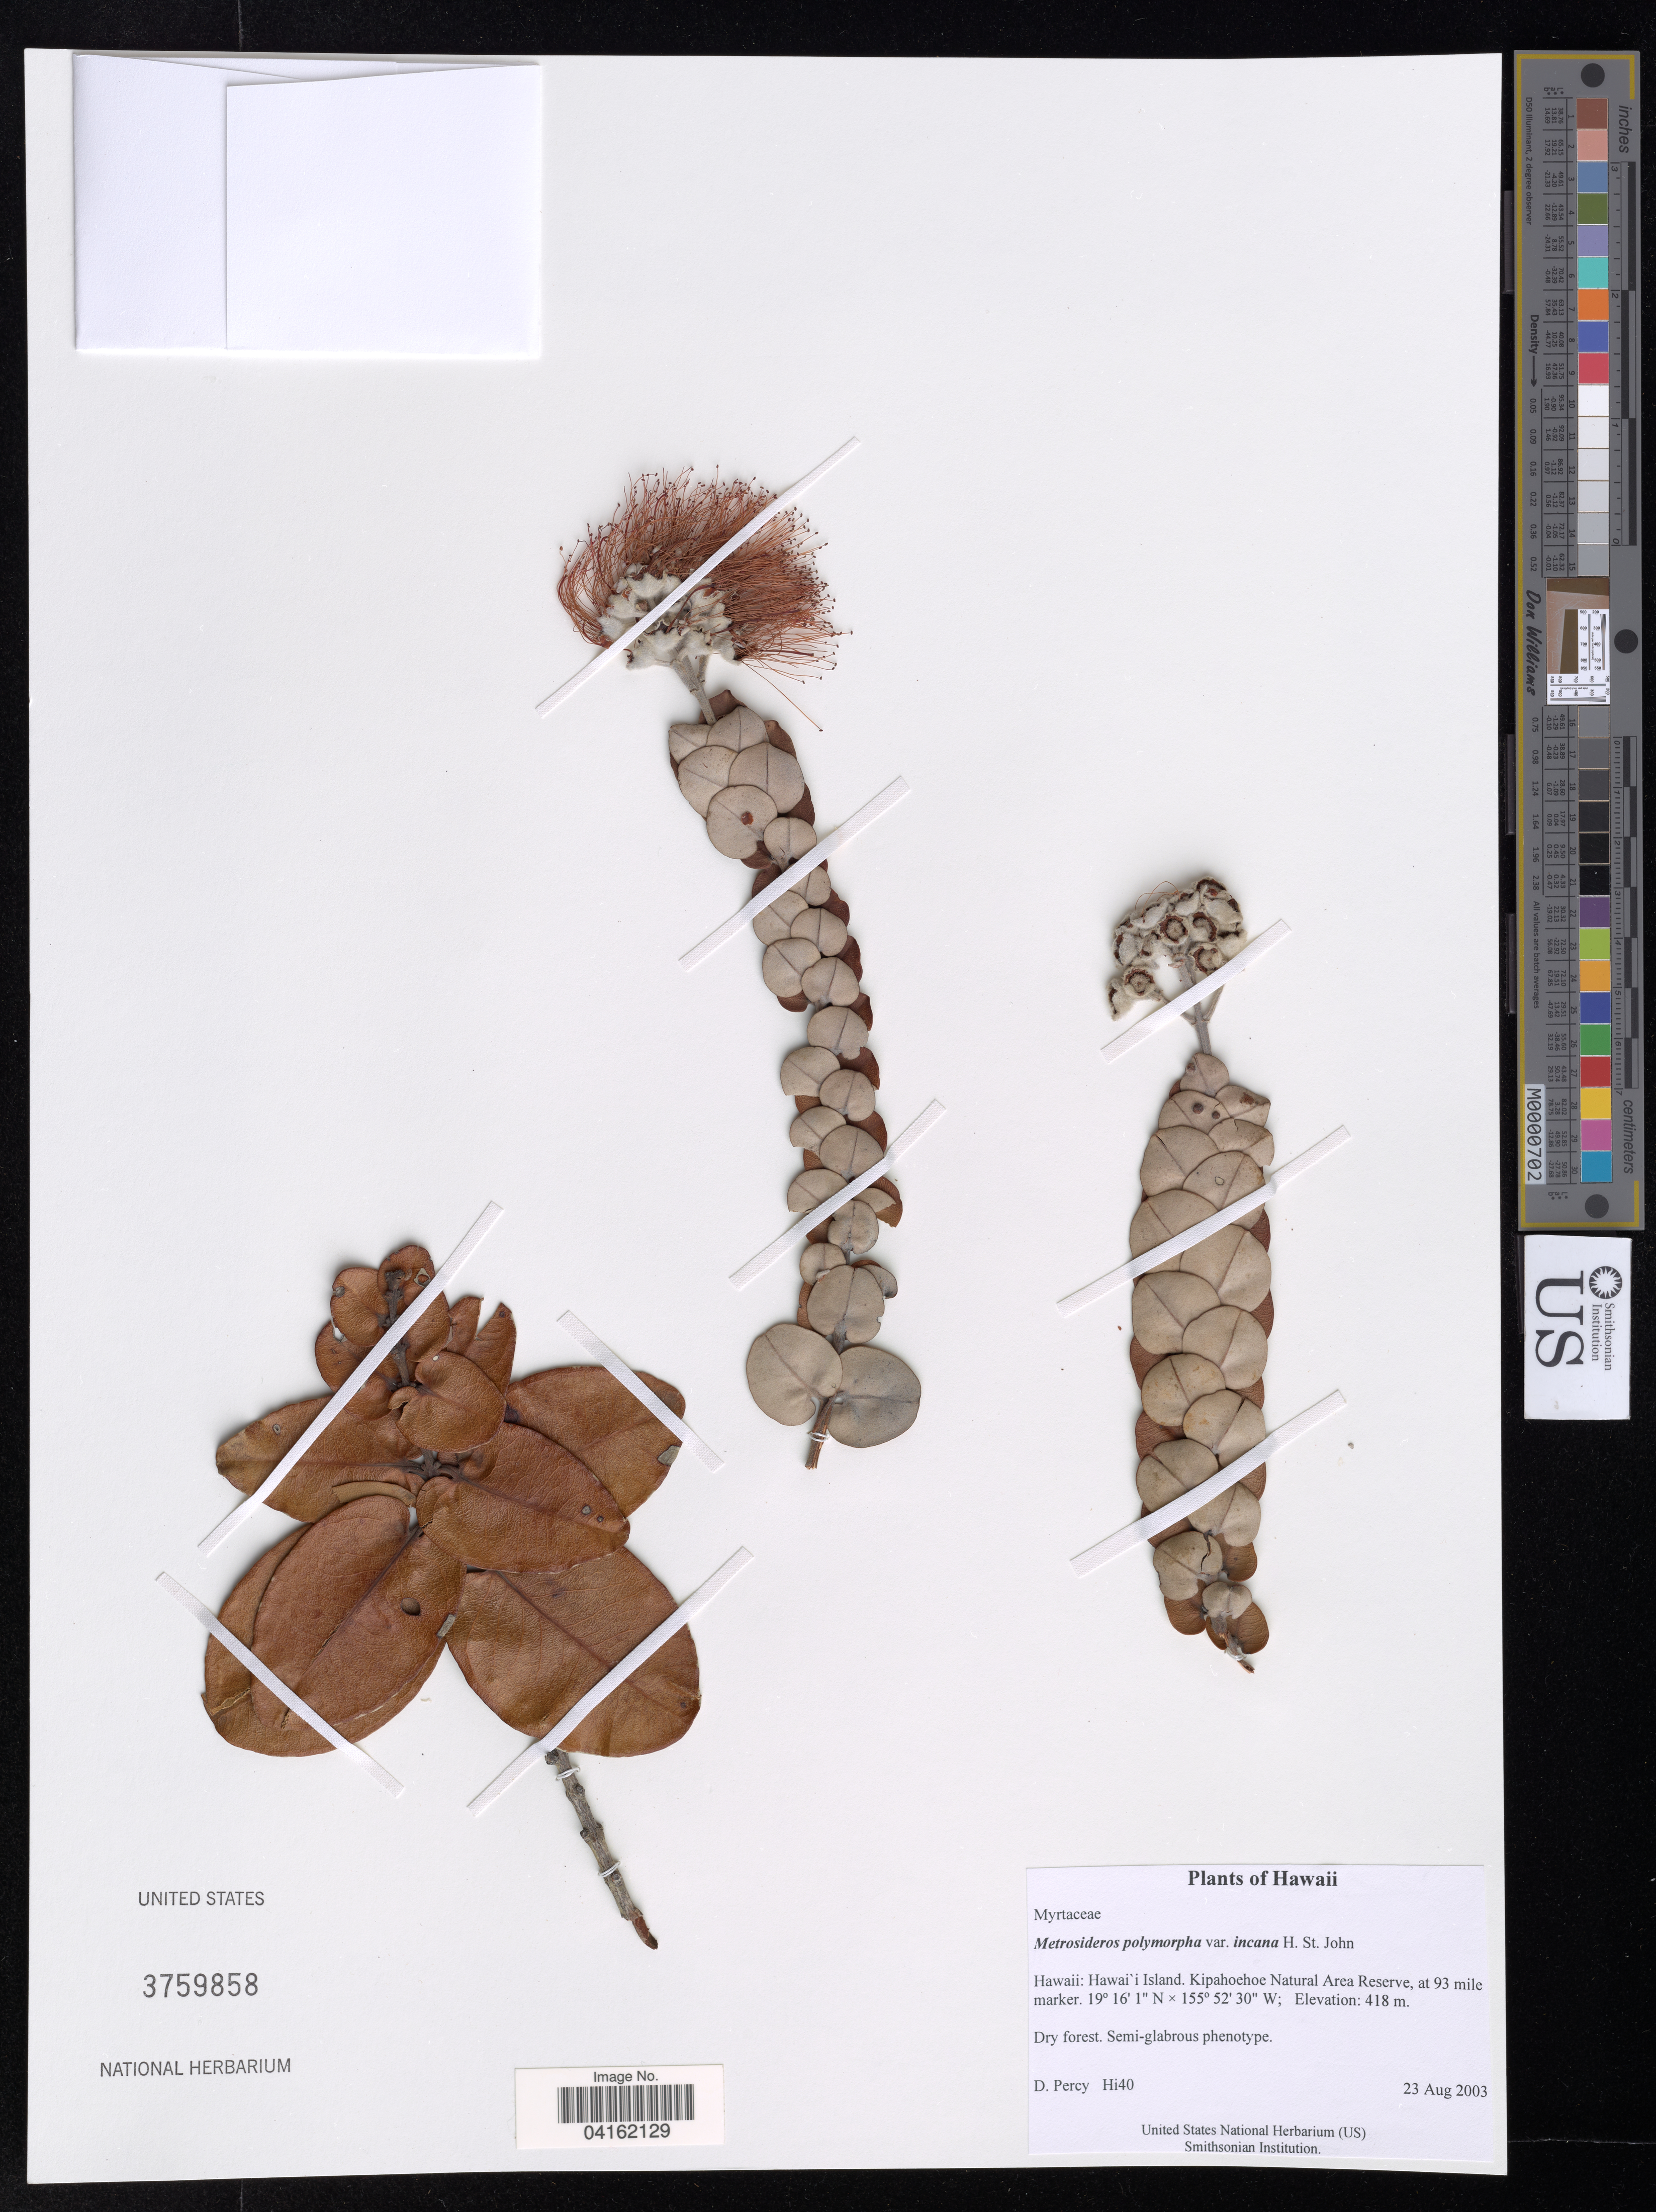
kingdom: Plantae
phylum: Tracheophyta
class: Magnoliopsida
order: Myrtales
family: Myrtaceae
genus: Metrosideros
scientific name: Metrosideros polymorpha var. incana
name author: H. St. John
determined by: Percy, D. M.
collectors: D. Percy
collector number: Hi40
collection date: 2003-08-23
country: United States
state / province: Hawaii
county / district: Hawaii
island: Hawaii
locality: Kipahoehoe Natural Area Reserve, at 93 mile marker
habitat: Dry forest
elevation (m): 418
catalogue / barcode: US 3759858